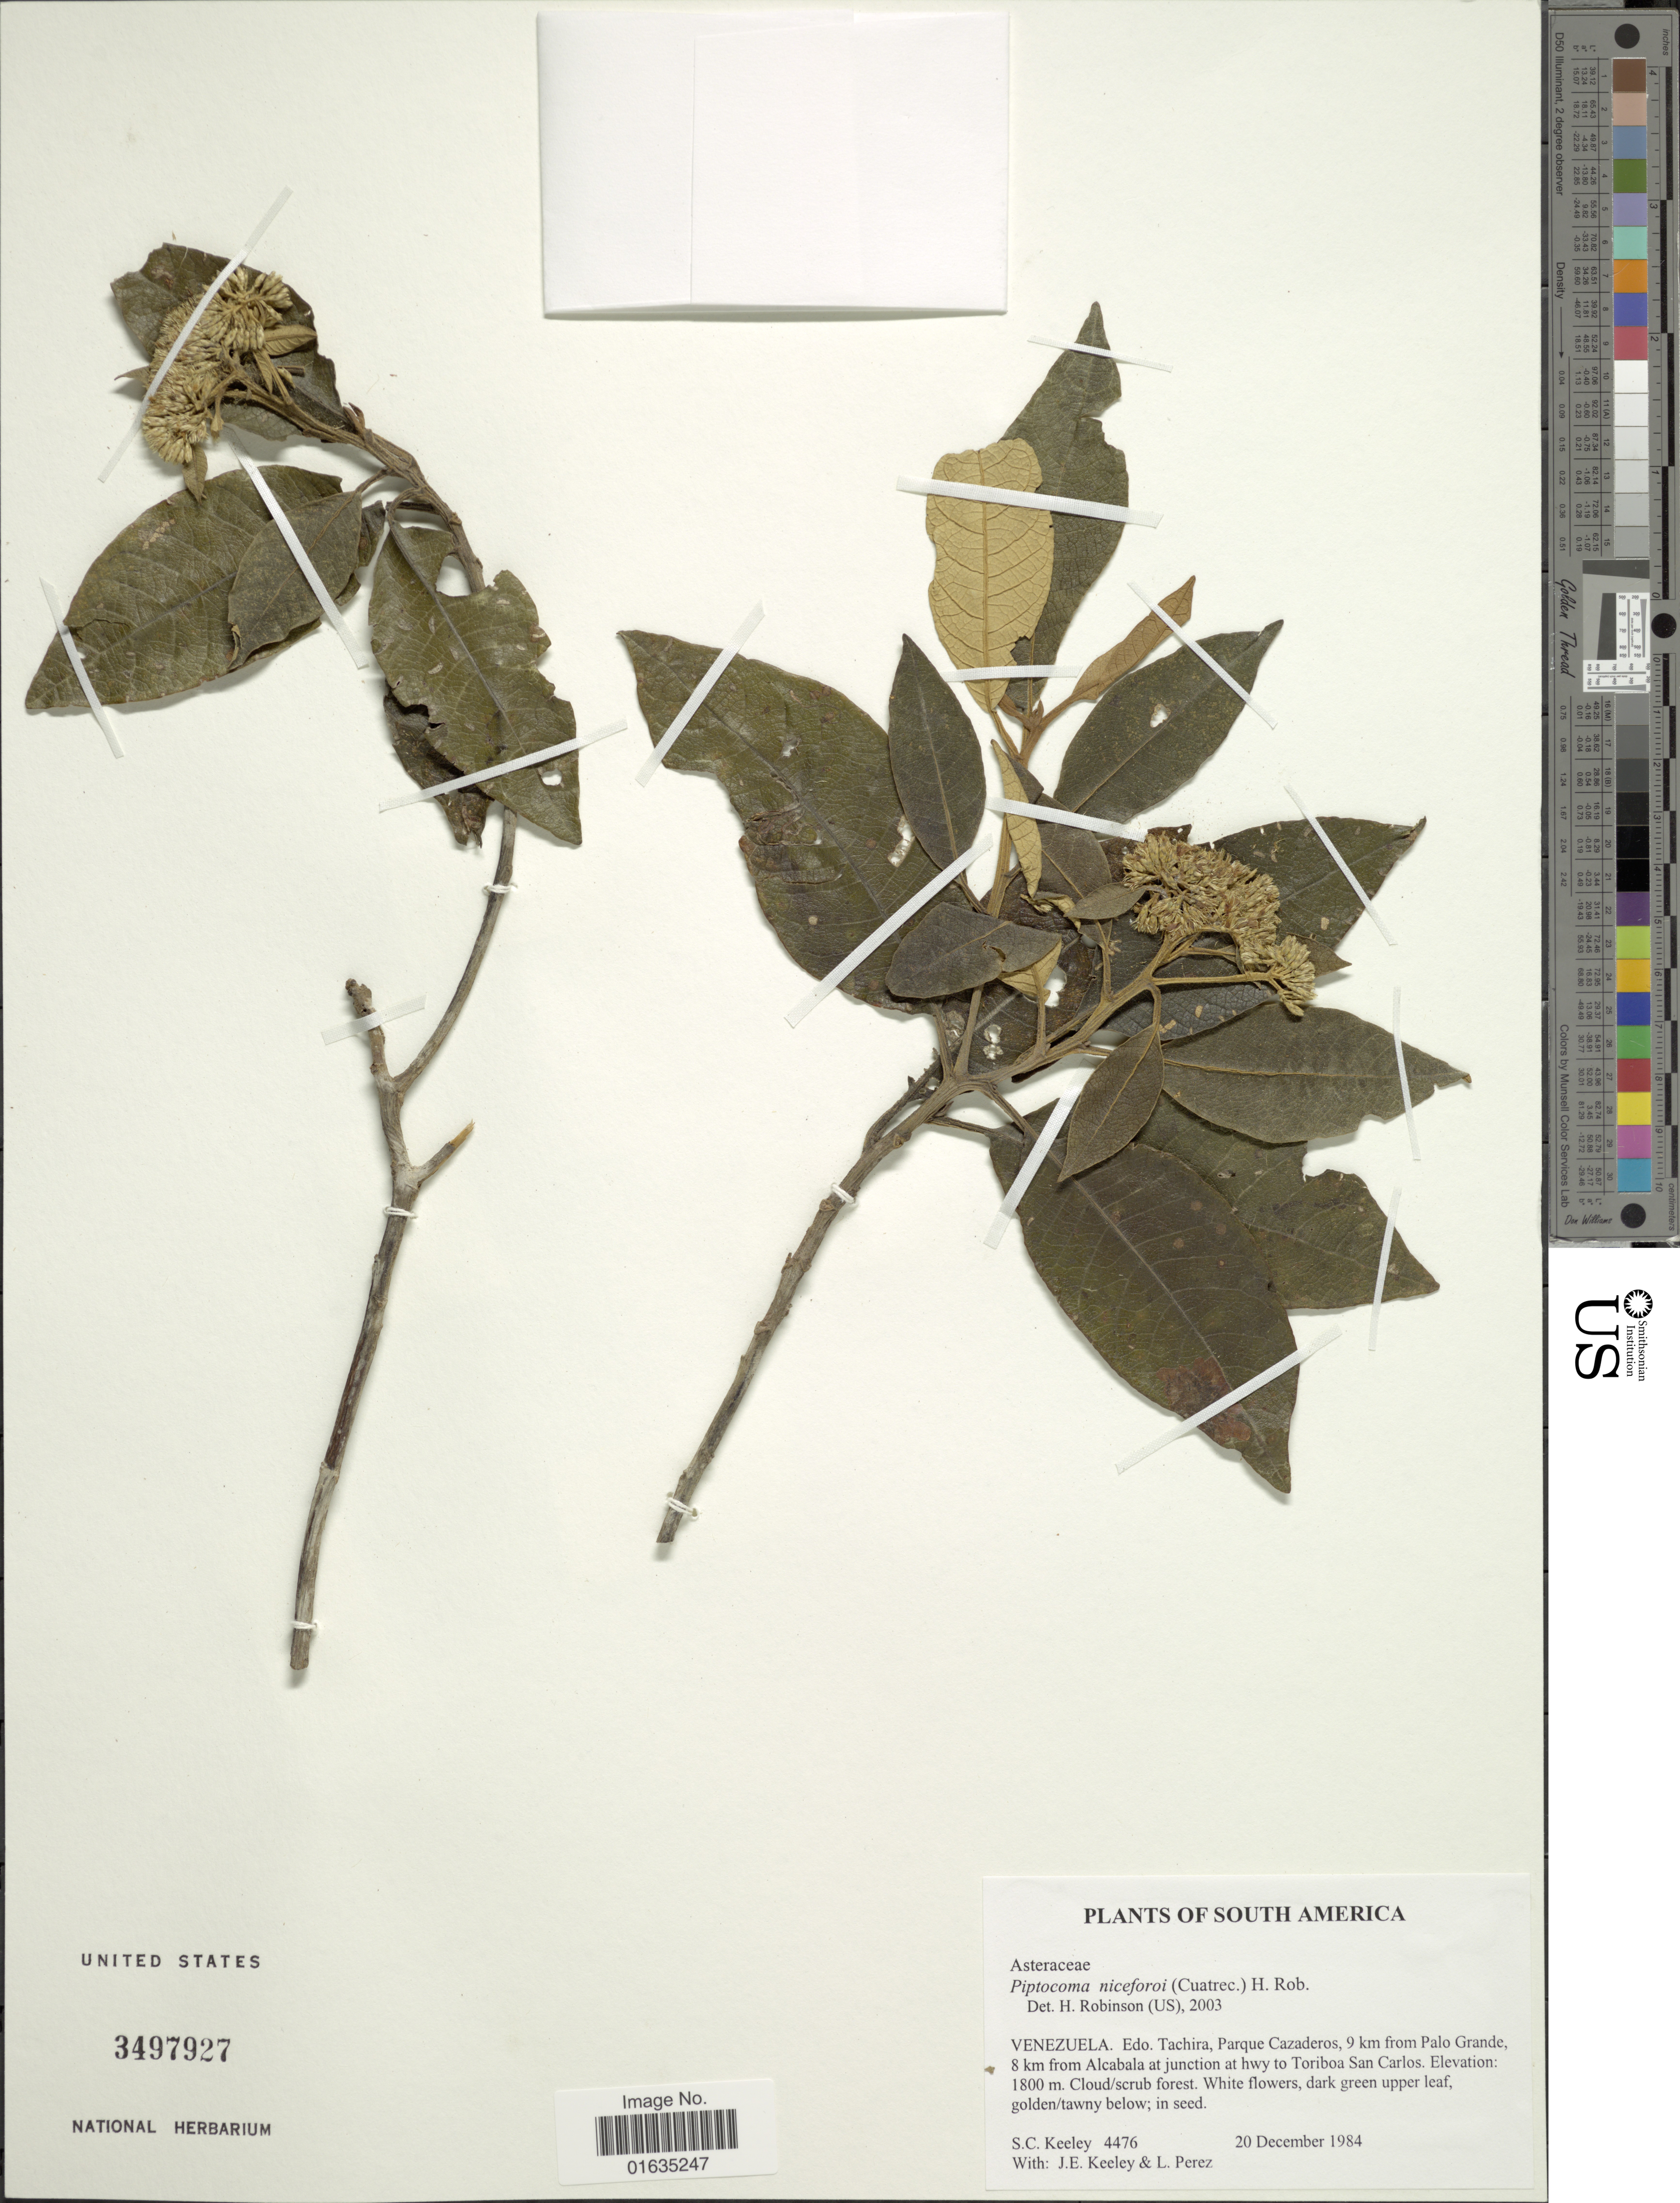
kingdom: Plantae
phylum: Tracheophyta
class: Magnoliopsida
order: Asterales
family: Asteraceae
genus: Piptocoma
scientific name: Piptocoma niceforoi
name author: (Cuatrec.) H. Rob.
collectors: S. C. Keeley, J. E. Keeley & L. Perez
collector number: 4476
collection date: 1984-12-20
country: Venezuela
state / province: Tachira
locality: Parque Cazaderos, 9 km from Grande, 8 km from Alcabala at junction at hwy to Toriboa San Carlos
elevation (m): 1800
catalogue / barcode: US 3497927